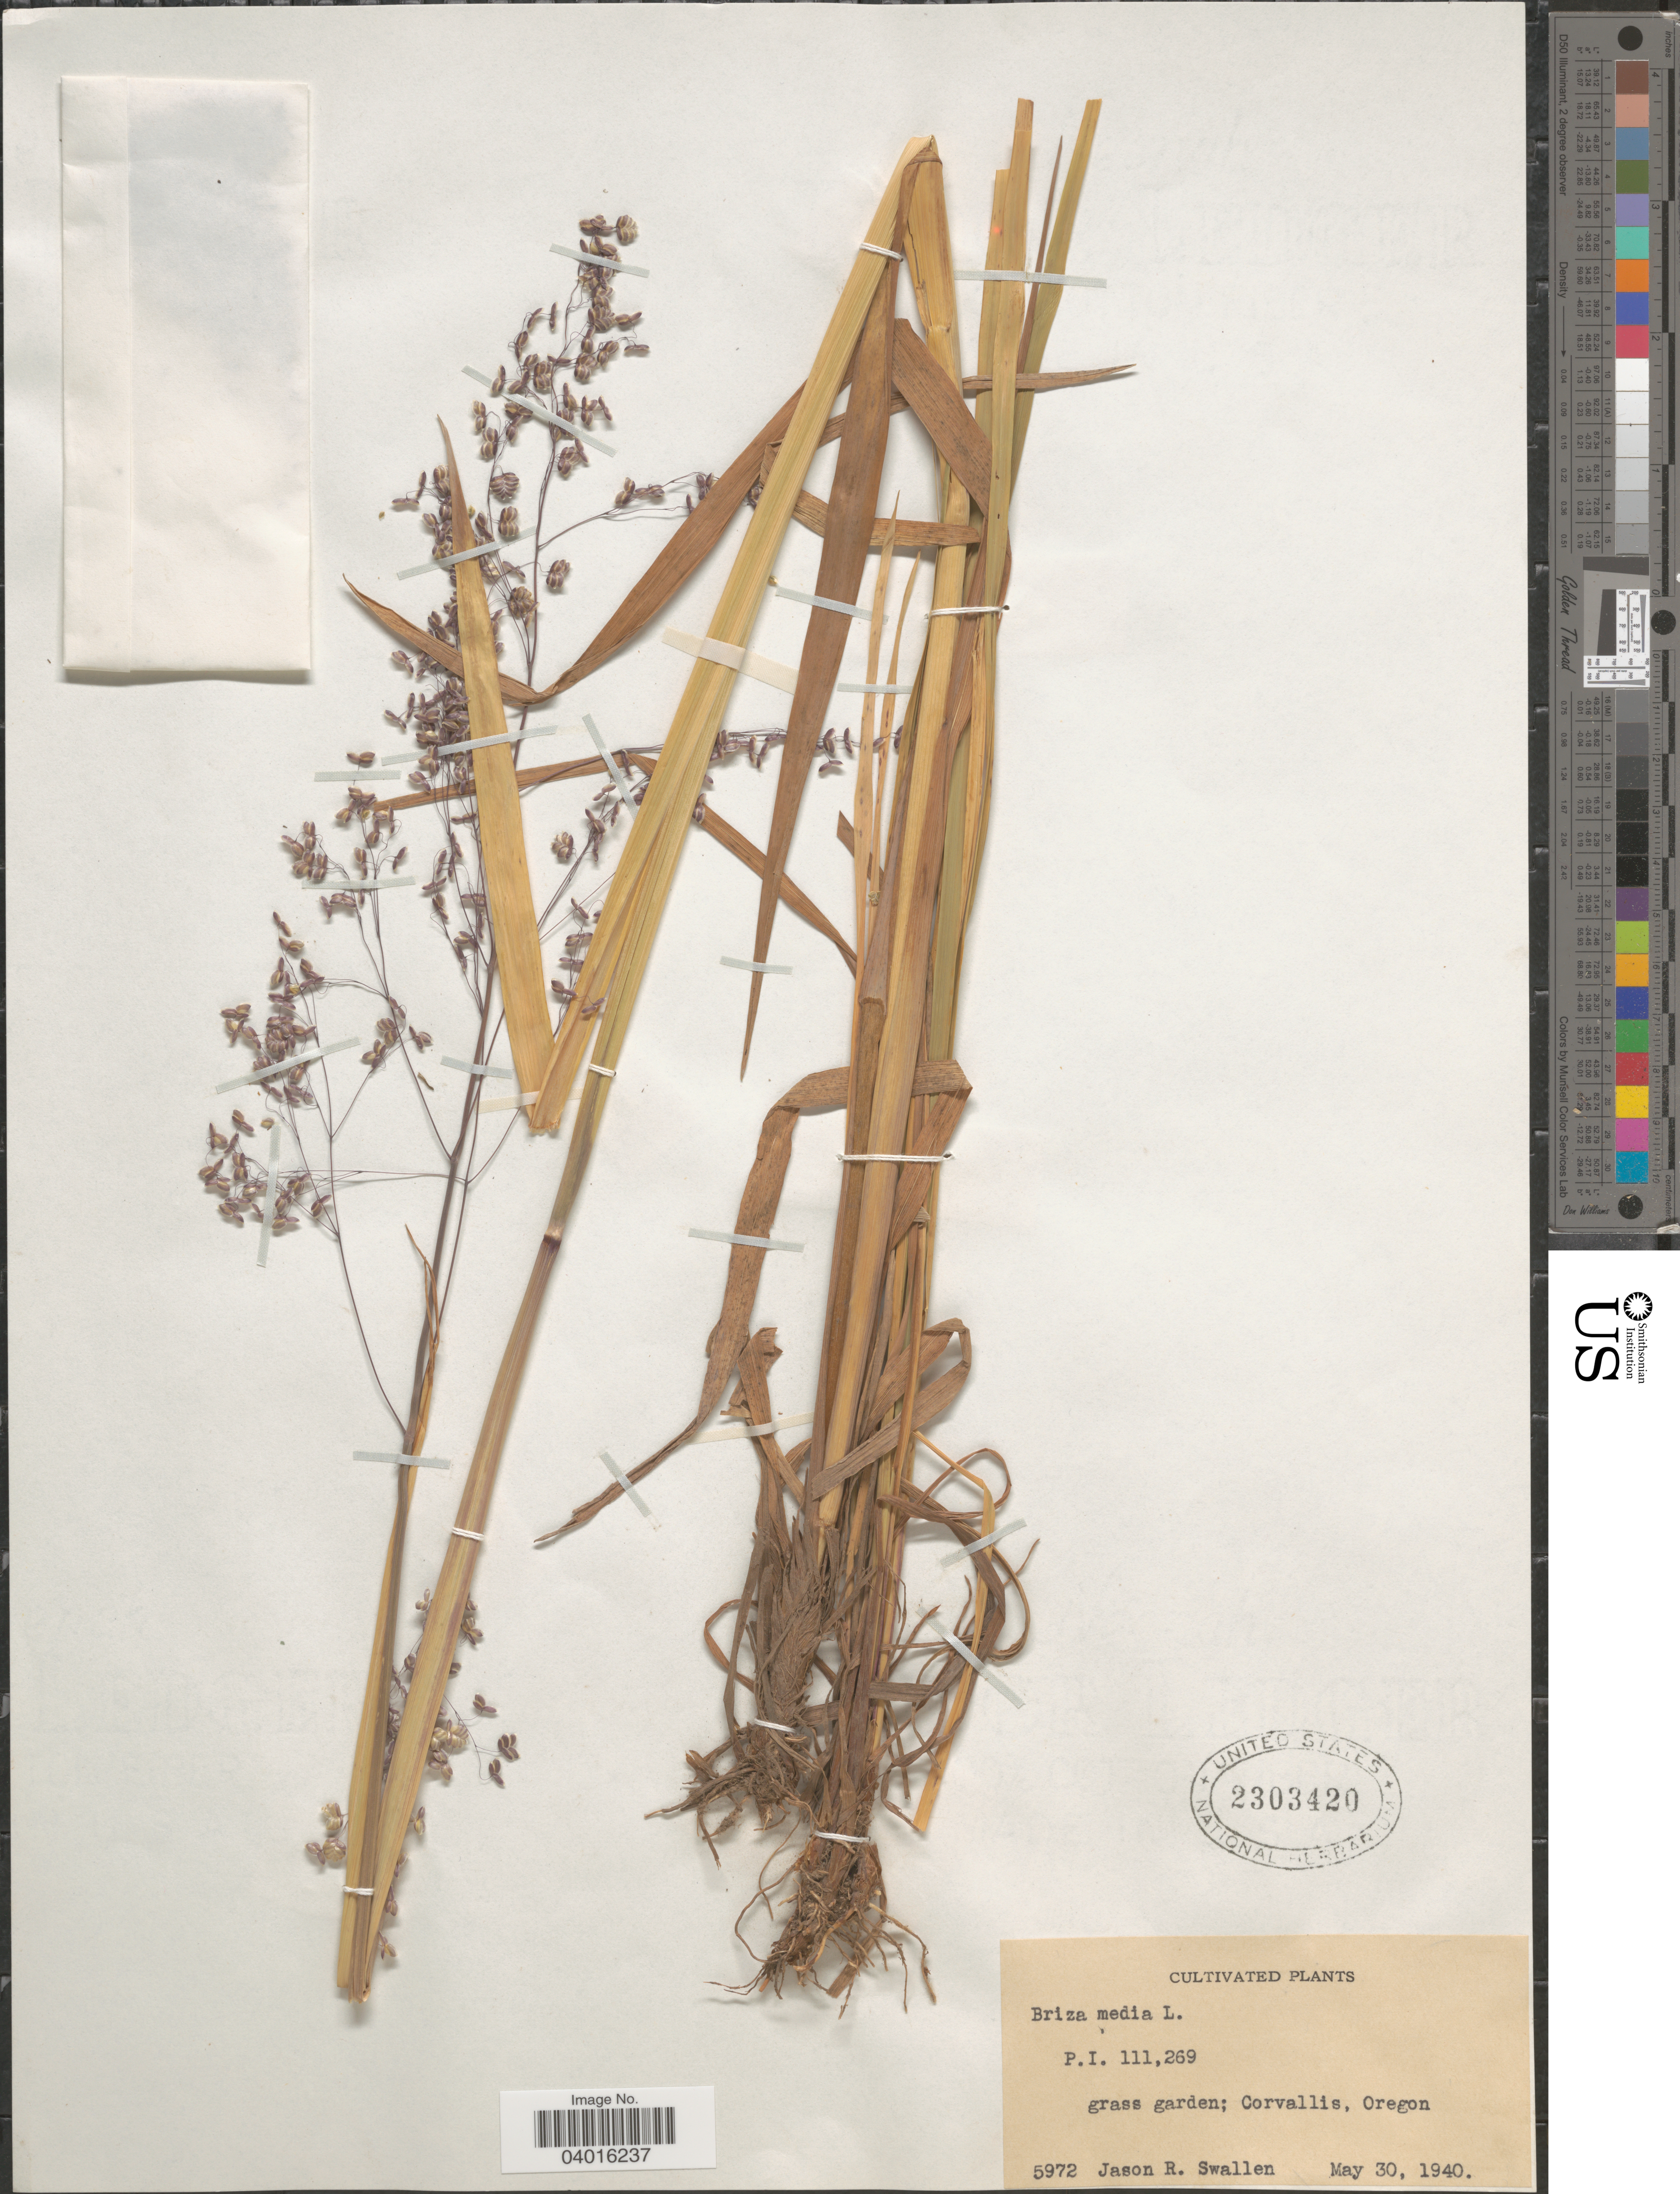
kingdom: Plantae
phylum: Tracheophyta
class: Liliopsida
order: Poales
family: Poaceae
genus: Briza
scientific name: Briza media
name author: L.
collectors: J. R. Swallen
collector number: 5972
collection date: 1940-05-30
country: United States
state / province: Oregon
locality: Grass garden; Corvallis.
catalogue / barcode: US 2303420